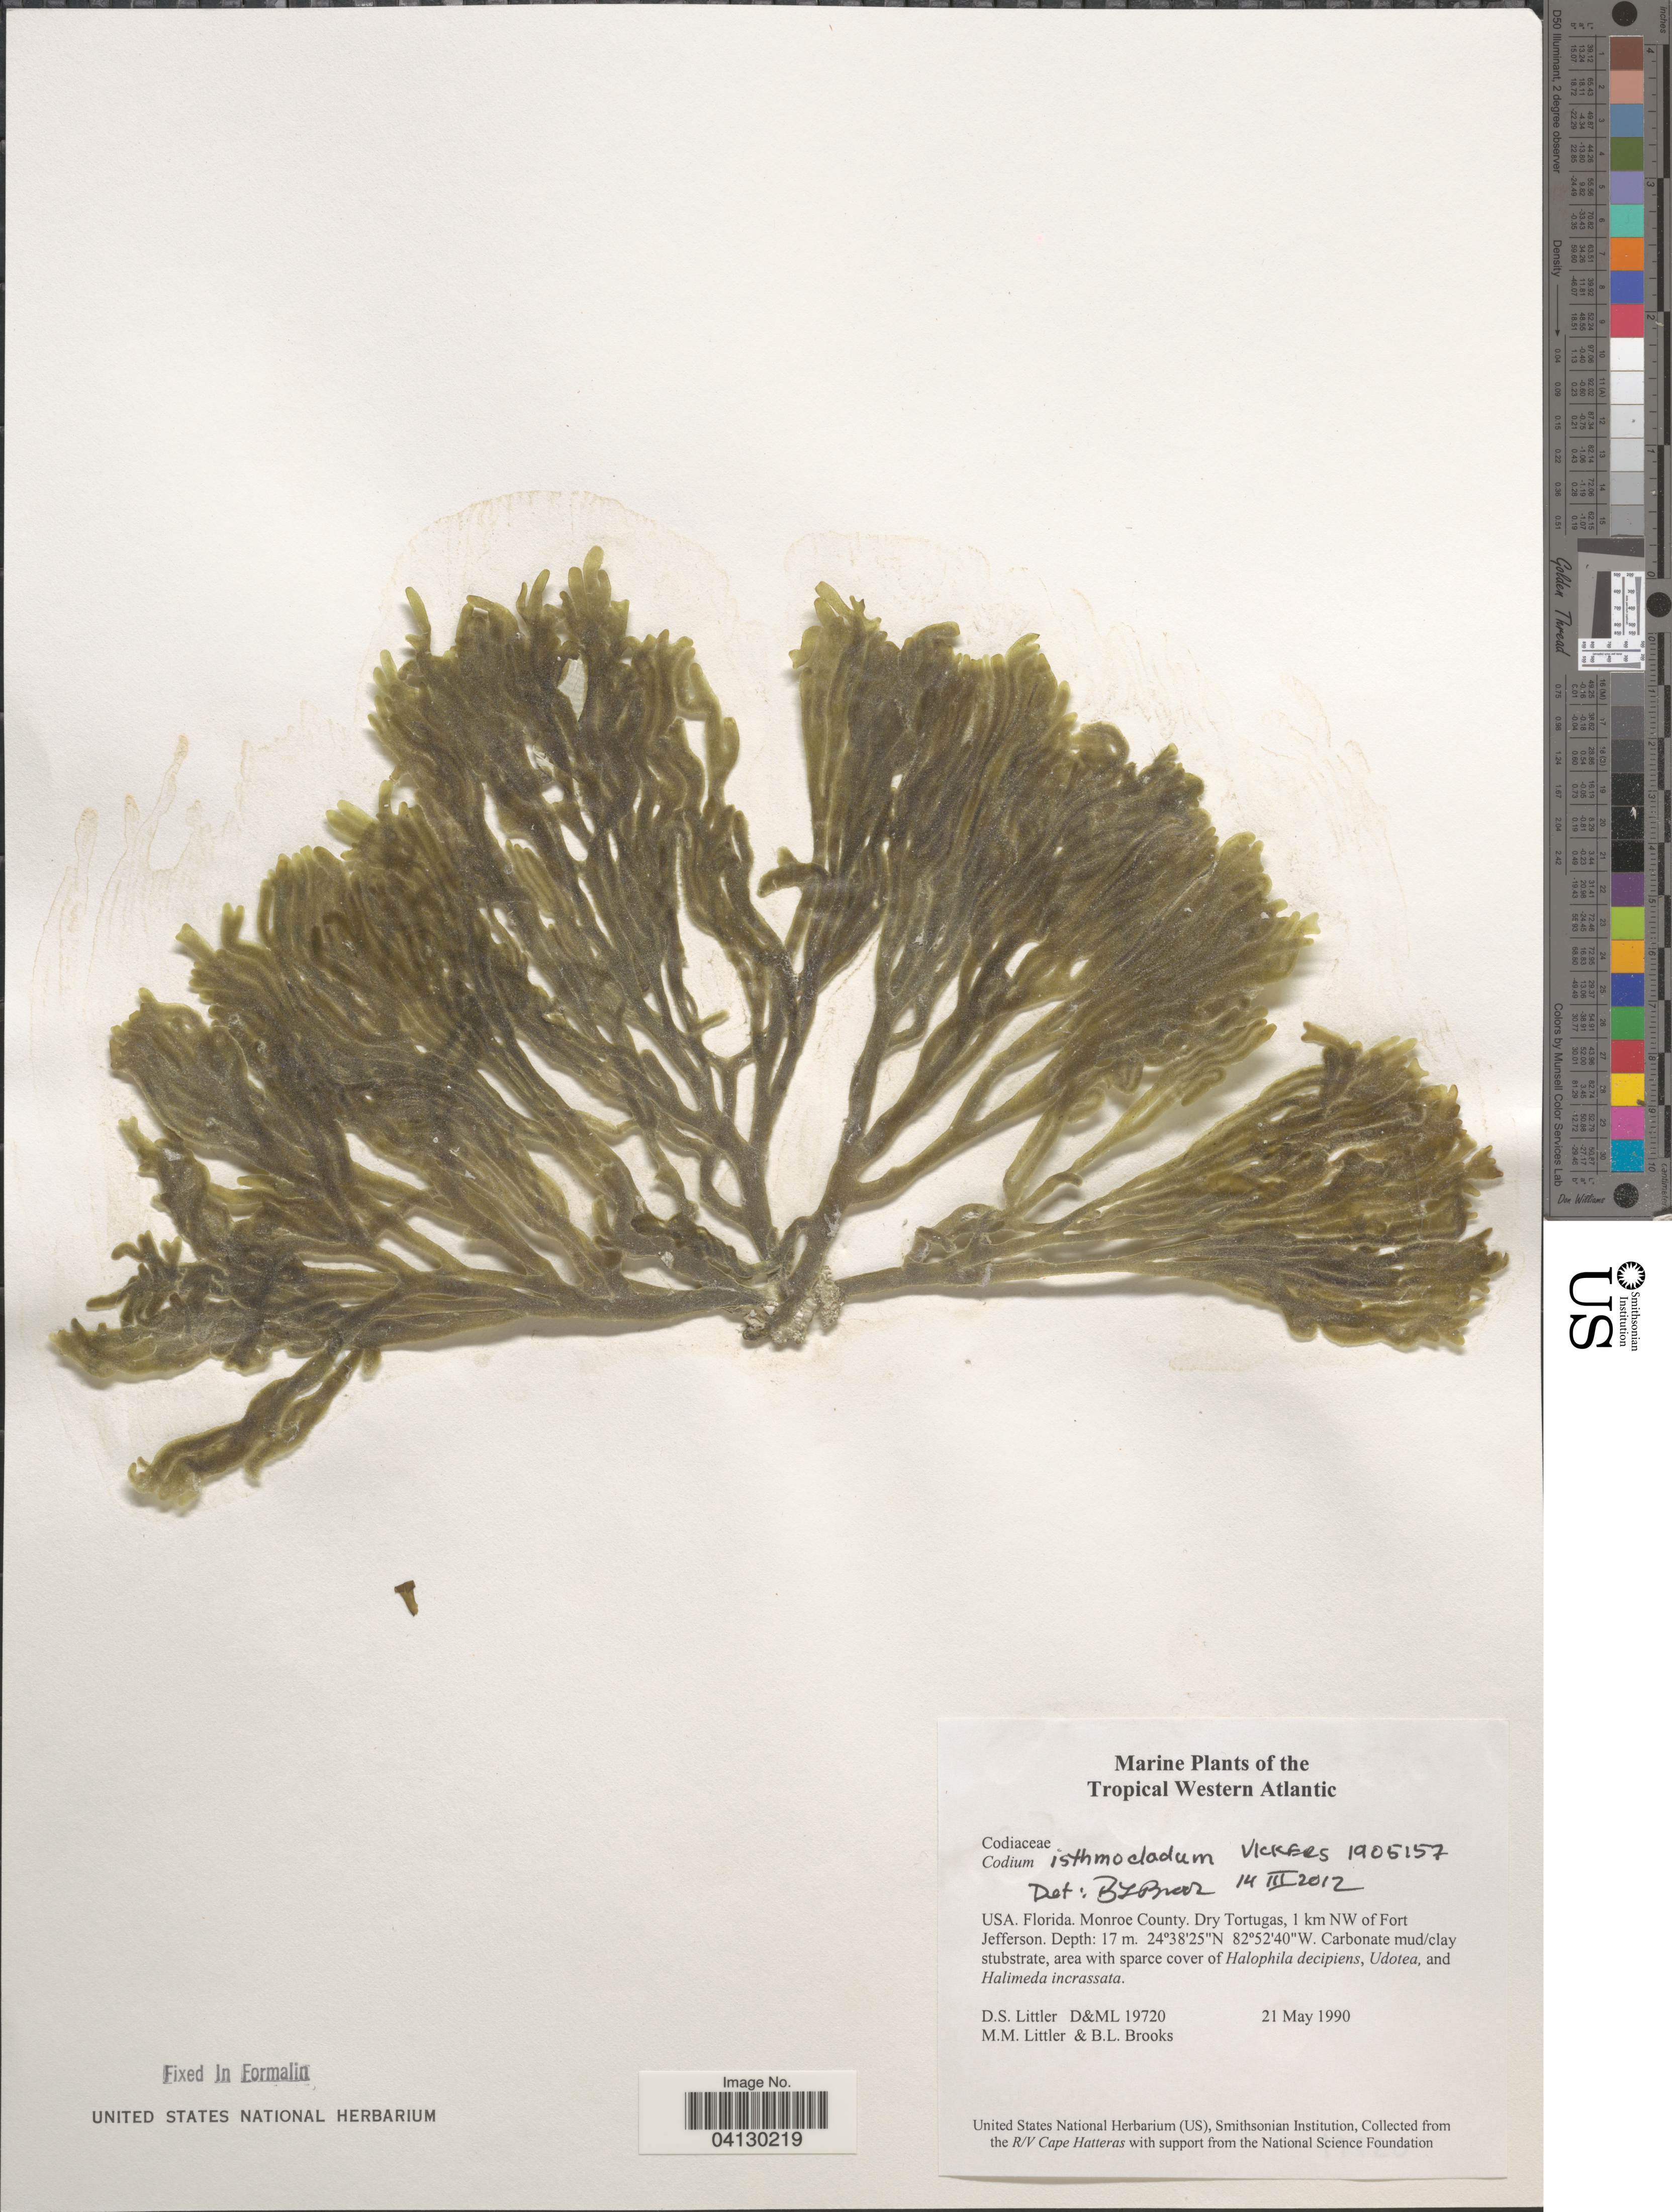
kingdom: Plantae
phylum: Chlorophyta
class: Ulvophyceae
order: Bryopsidales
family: Codiaceae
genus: Codium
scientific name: Codium isthmocladum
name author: Vickers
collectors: D. S. Littler & B. Brooks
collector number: D&ML19720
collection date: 1990-05-21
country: United States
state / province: Florida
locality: Tropical Western Atlantic. Monroe County. Dry Tortugas, 1 km NW of Fort Jefferson.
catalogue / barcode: US 328937